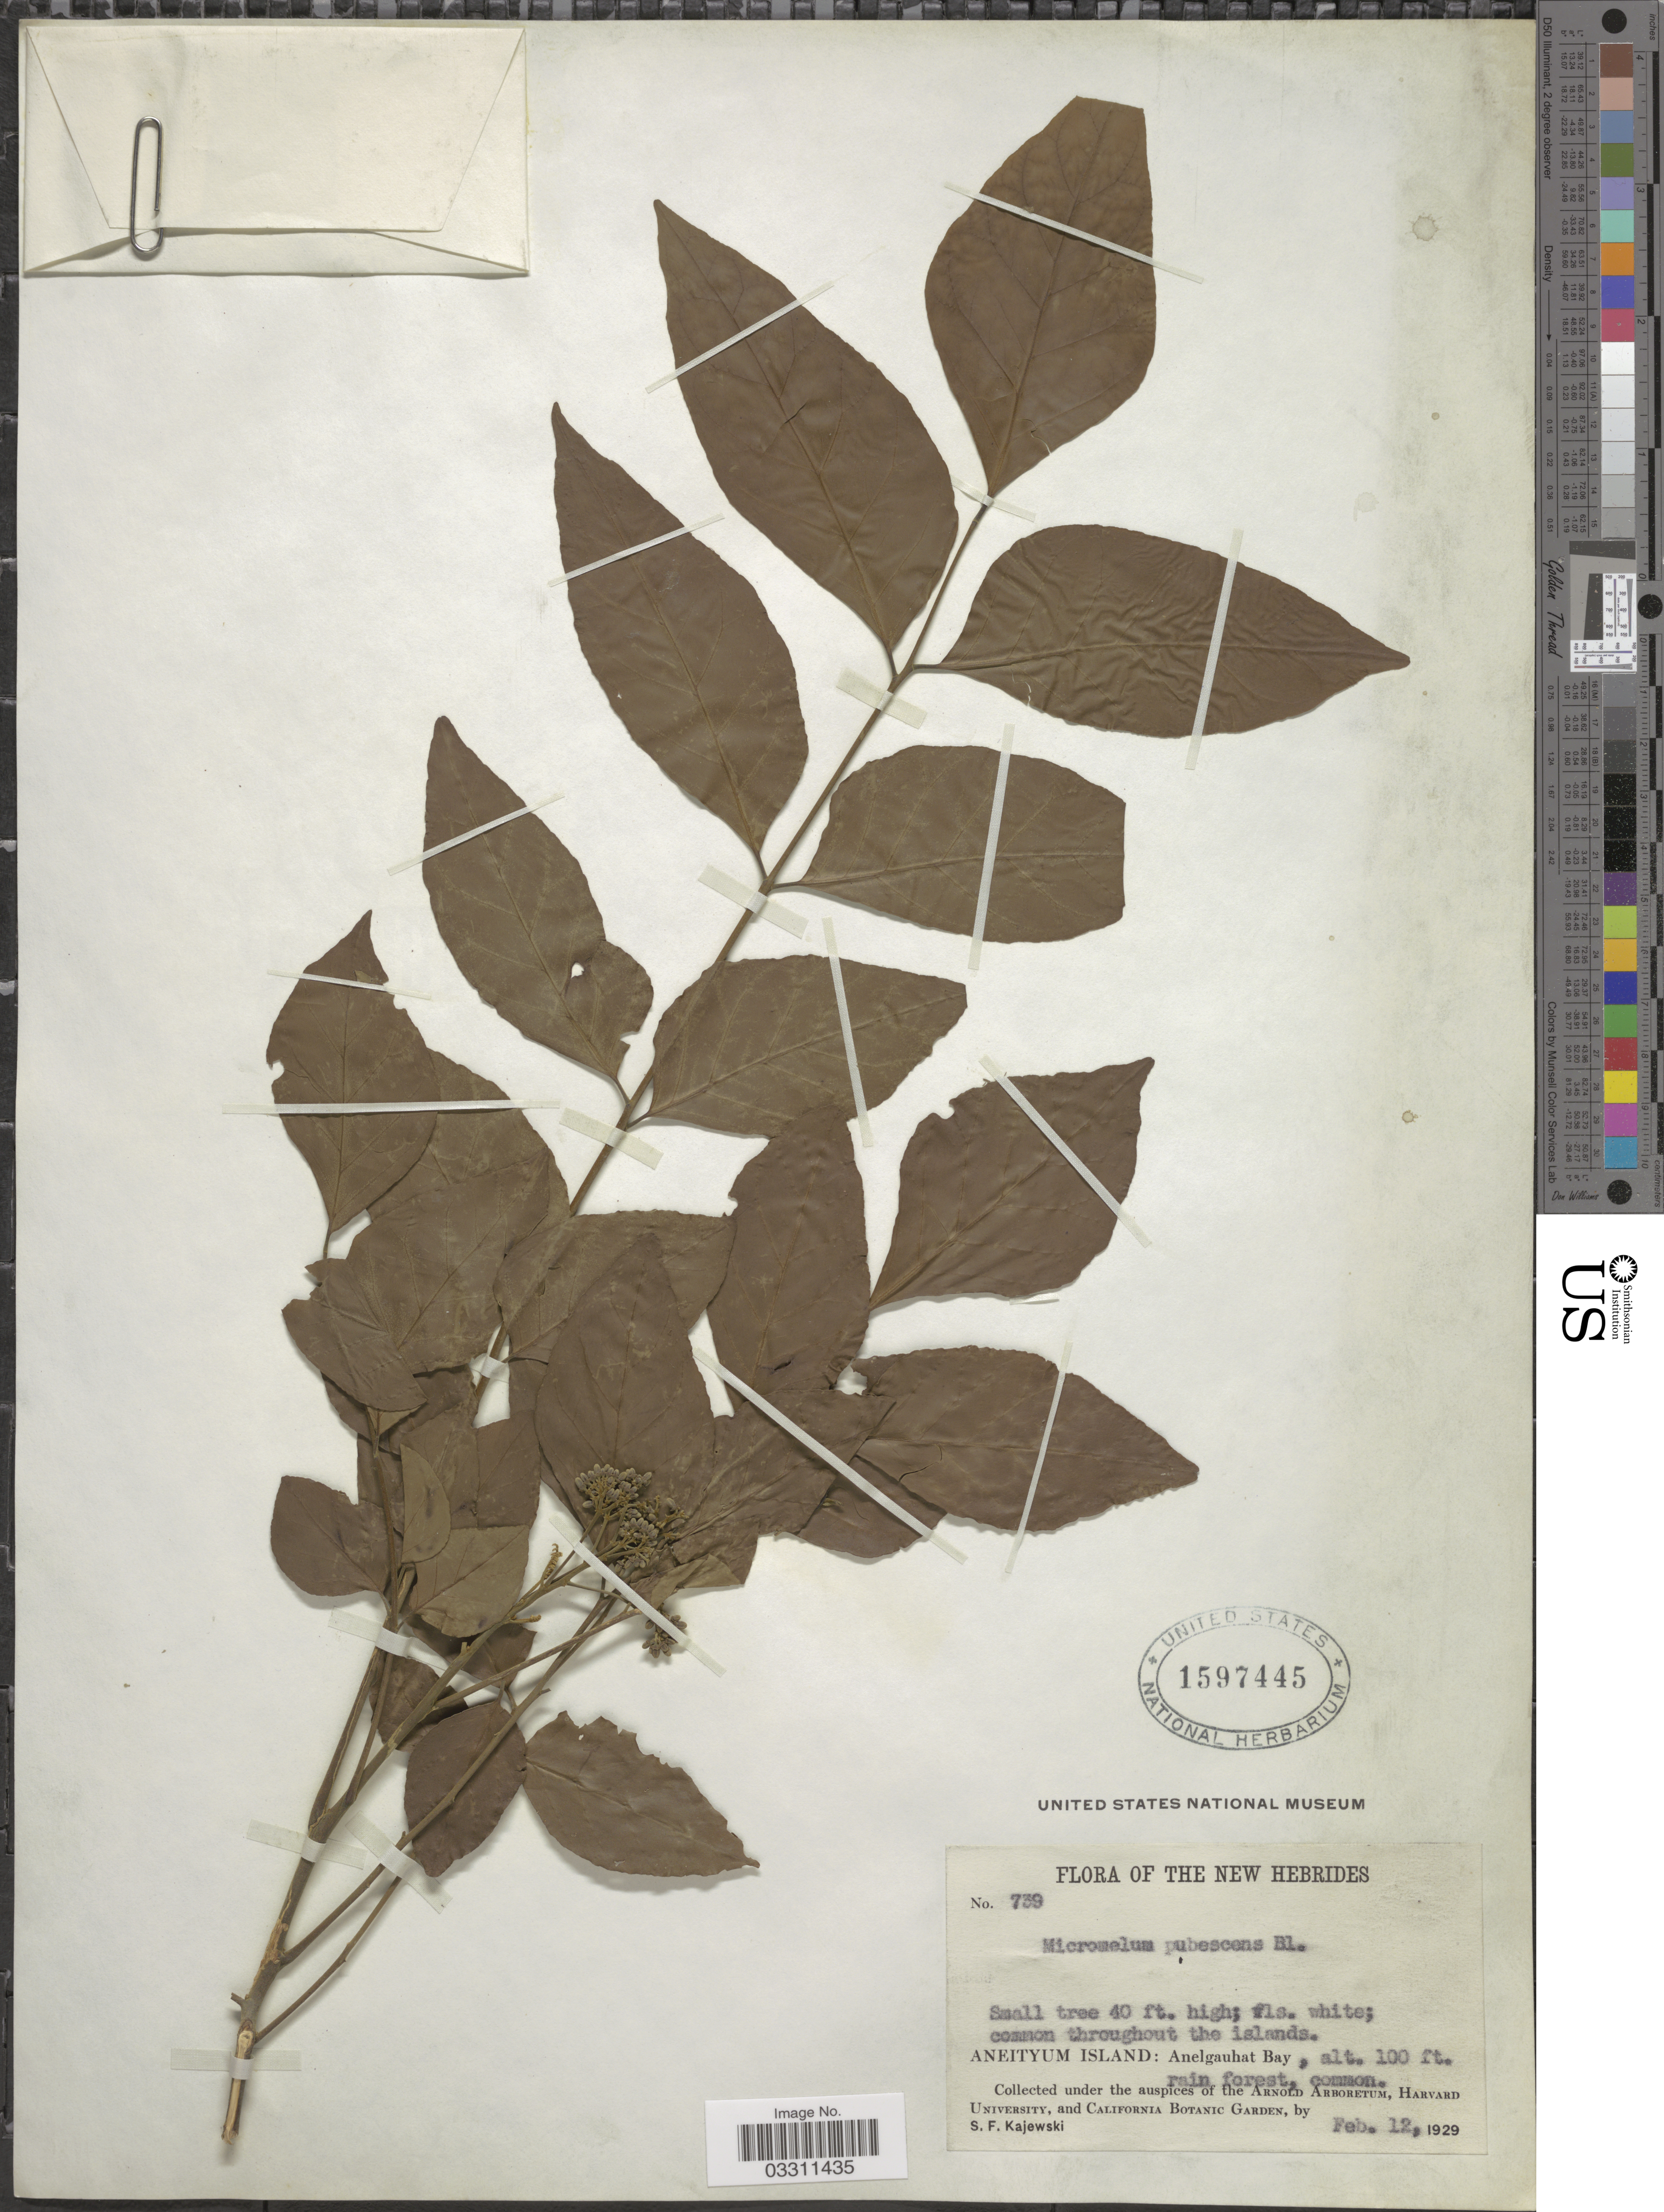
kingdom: Plantae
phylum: Tracheophyta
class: Magnoliopsida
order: Sapindales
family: Rutaceae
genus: Micromelum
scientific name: Micromelum pubescens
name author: Blume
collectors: S. Kajewski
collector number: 739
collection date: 1929-02-12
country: Vanuatu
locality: The New Hebrides. Aneityum Island: Anelgauhat Bay.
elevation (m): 30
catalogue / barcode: US 1597445